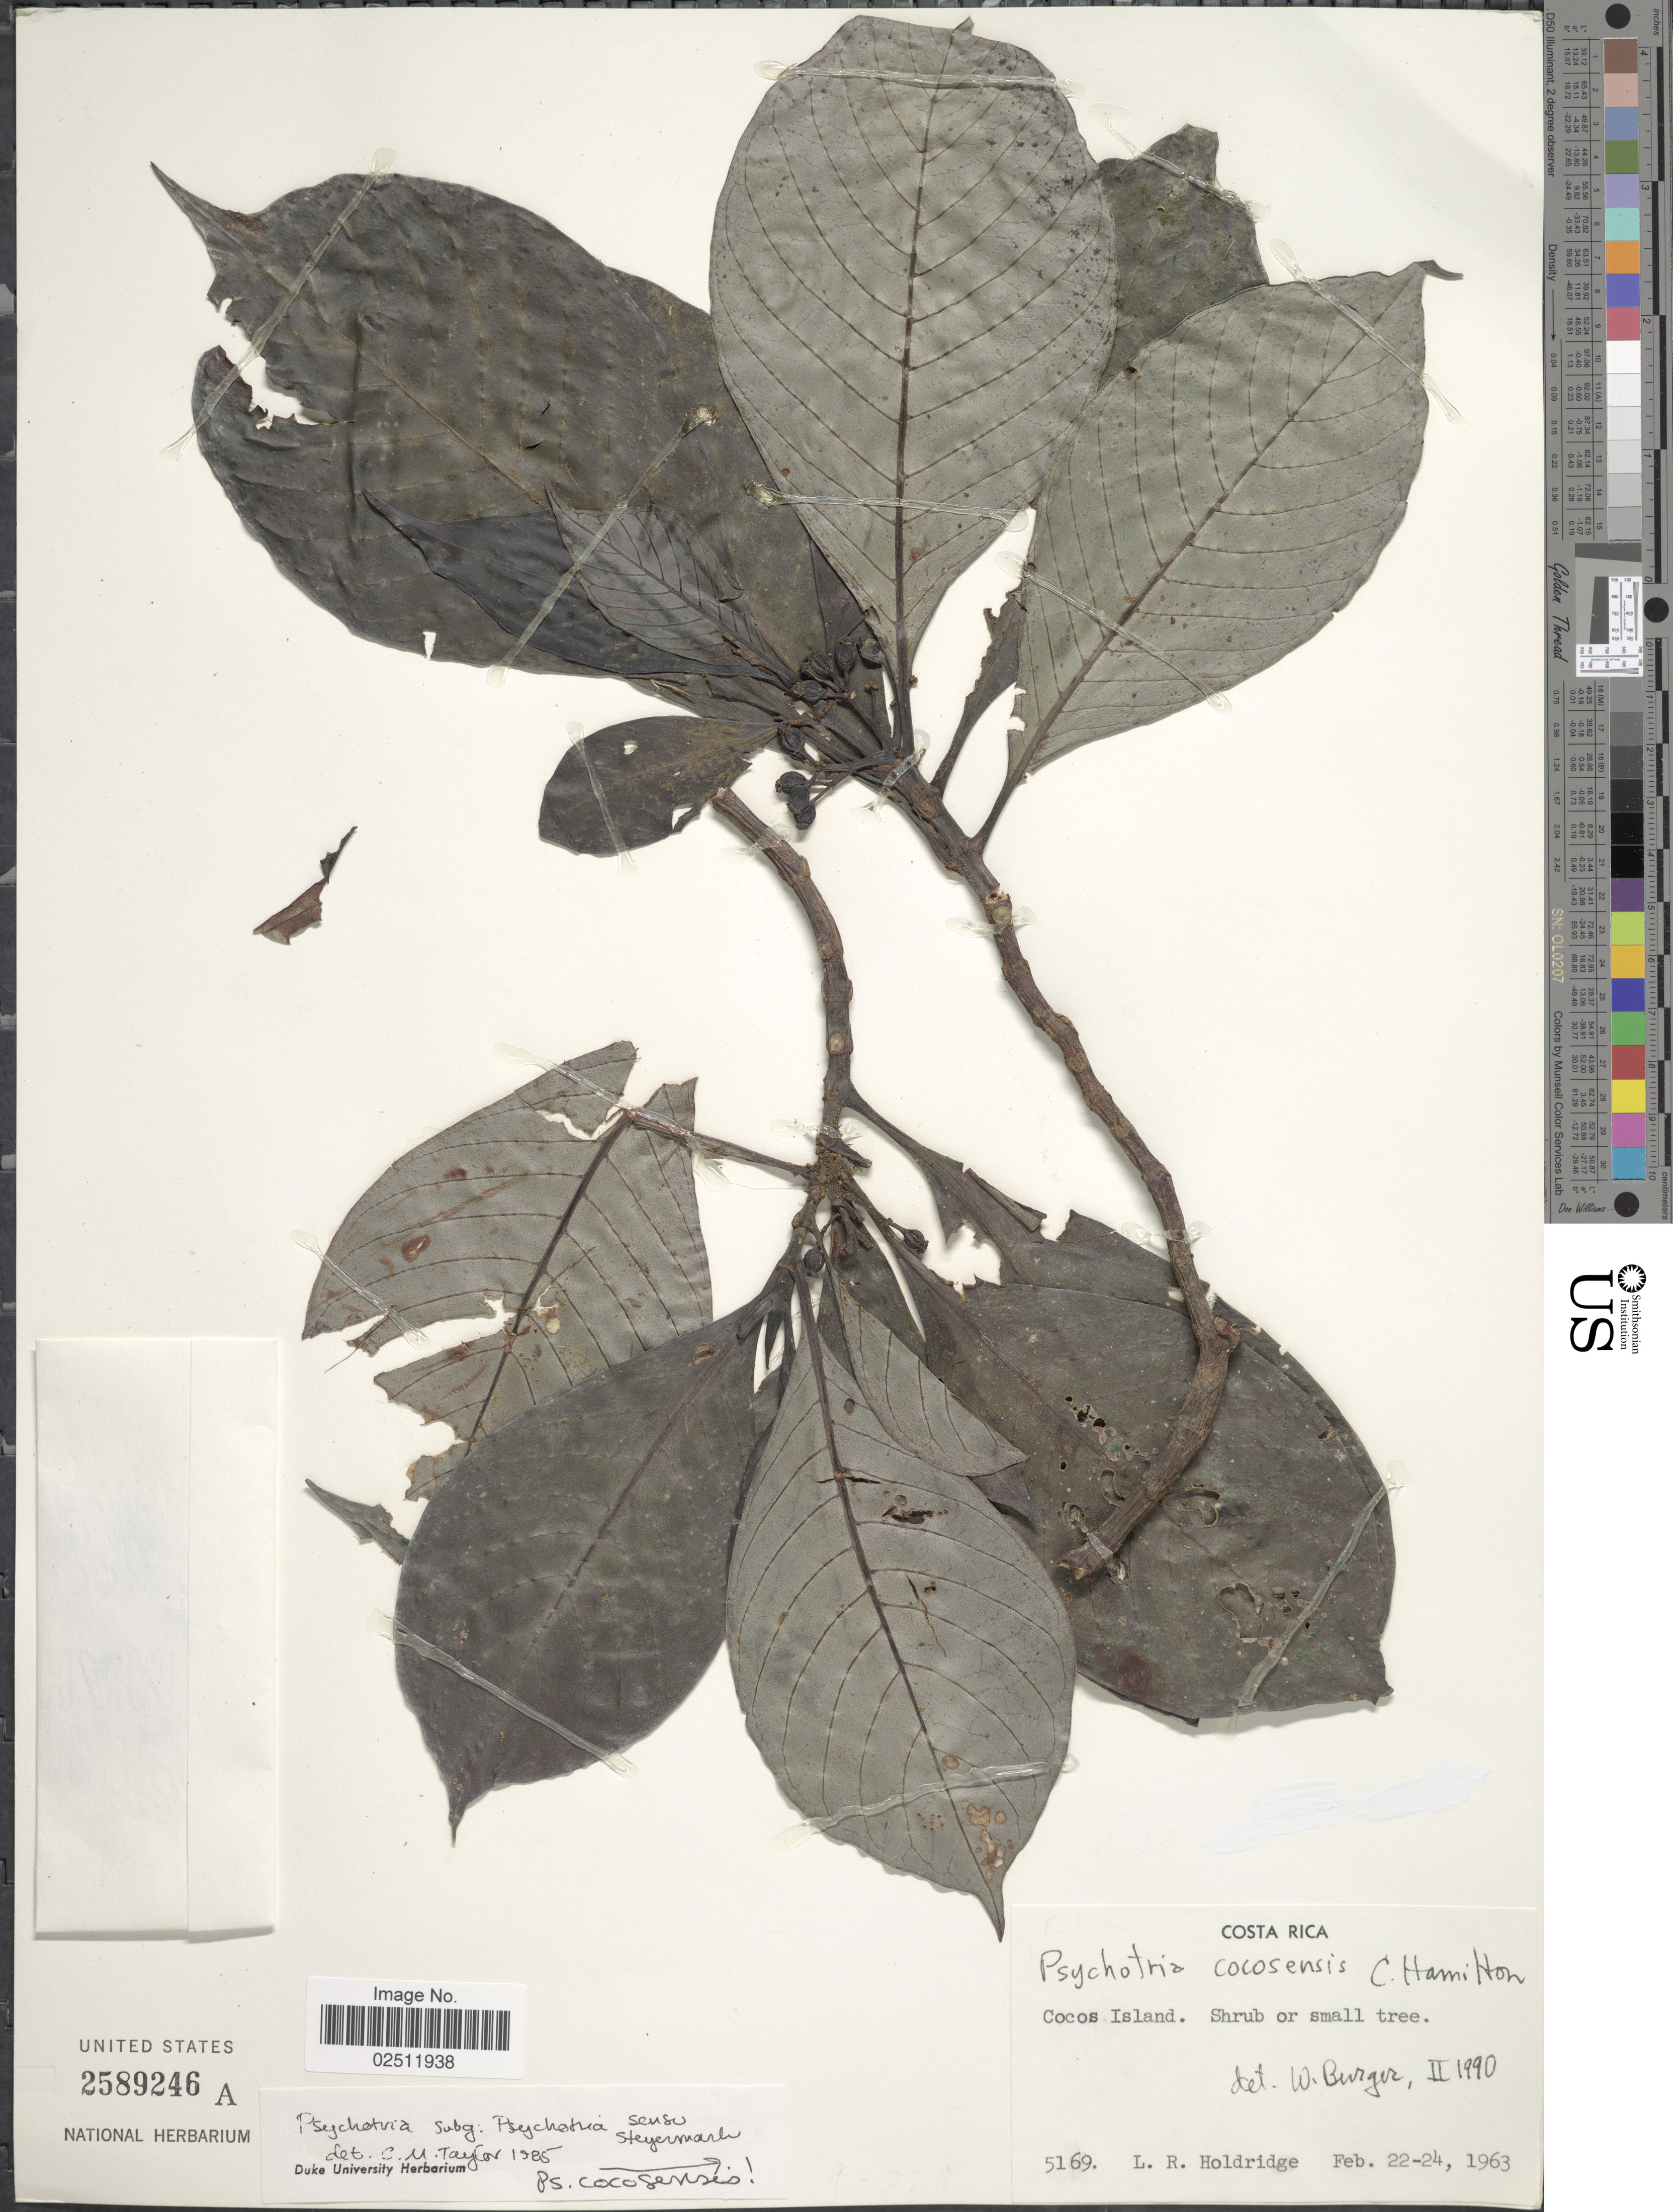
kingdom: Plantae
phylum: Tracheophyta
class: Magnoliopsida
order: Gentianales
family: Rubiaceae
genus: Psychotria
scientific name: Psychotria cocosensis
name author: C.W. Ham.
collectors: L. Holdridge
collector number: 5169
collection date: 1963-02-22/1963-02-24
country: Costa Rica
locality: Cocos Island.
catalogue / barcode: US 2589246A